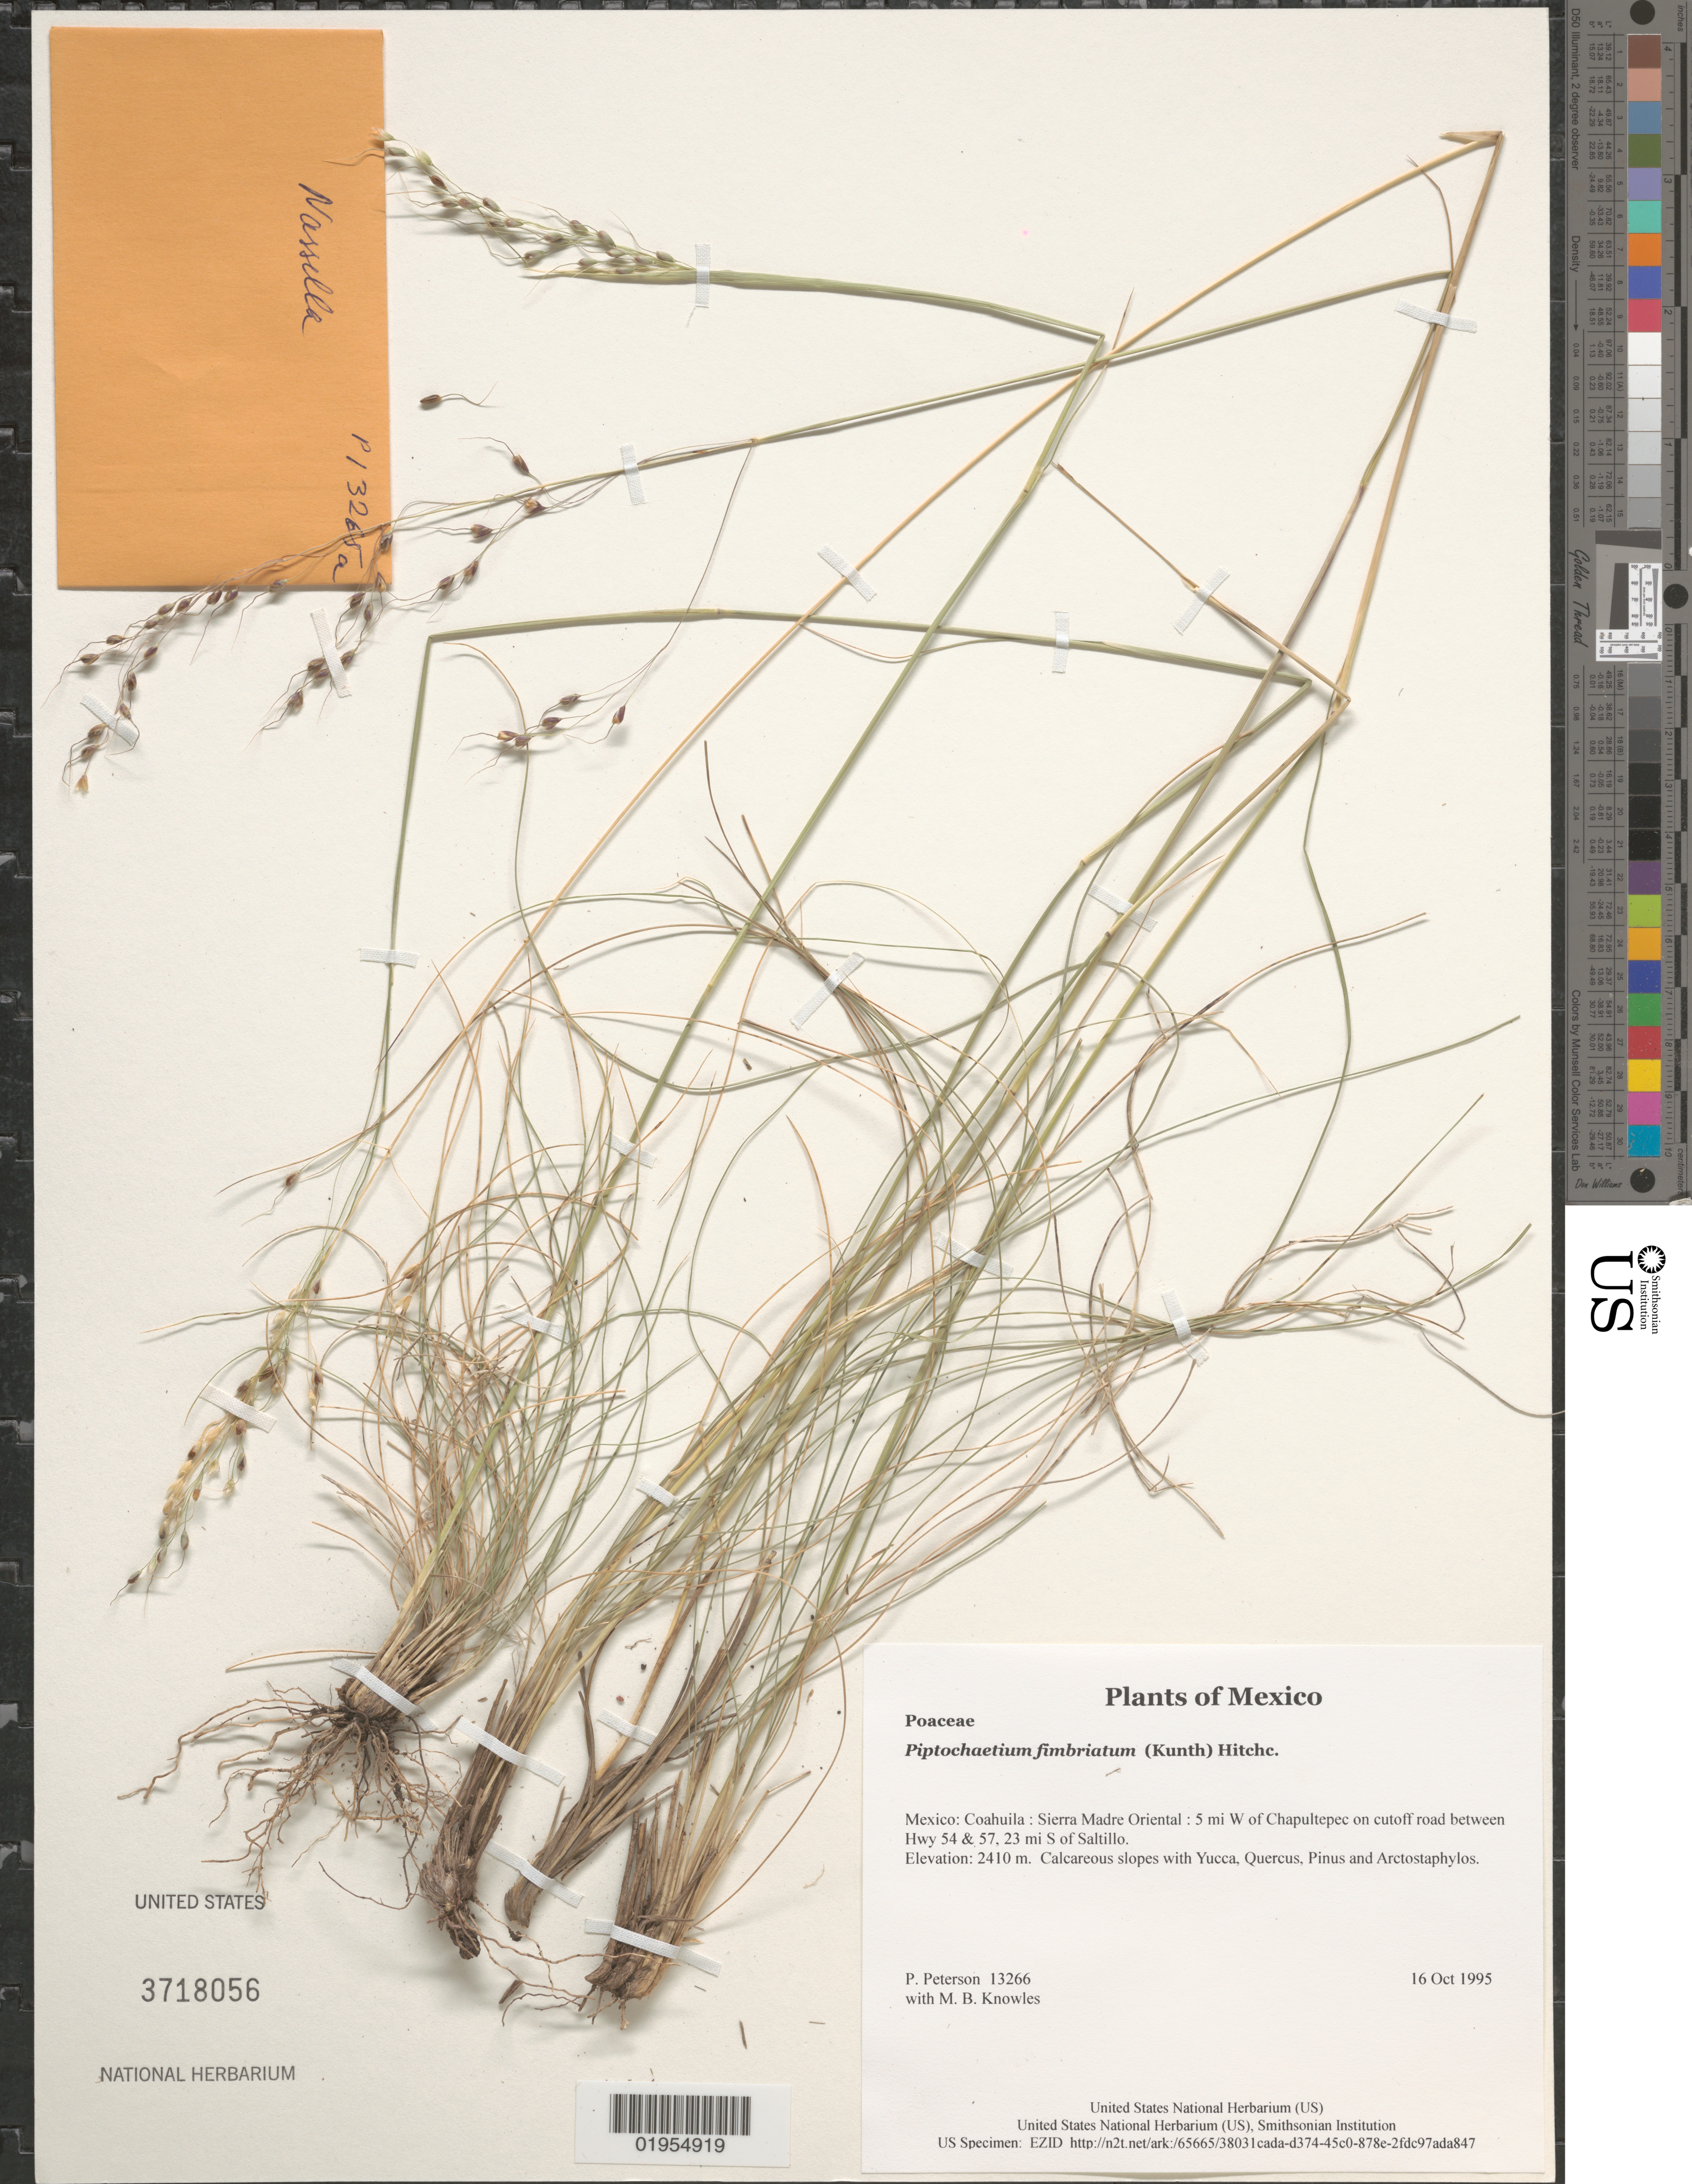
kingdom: Plantae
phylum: Tracheophyta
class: Liliopsida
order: Poales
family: Poaceae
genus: Piptochaetium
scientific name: Piptochaetium fimbriatum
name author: (Kunth) Hitchc.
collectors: P. M. Peterson & M. B. Knowles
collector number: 13266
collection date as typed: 16 Oct 1995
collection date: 1995-10-16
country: Mexico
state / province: Coahuila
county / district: Sierra Madre Oriental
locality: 5 mi W of Chapultepec on cutoff road between Hwy 54 & 57, 23 mi S of Saltillo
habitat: Calcareous slopes with Yucca, Quercus, Pinus and Arctostaphylos.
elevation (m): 2410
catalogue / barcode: US 3718056